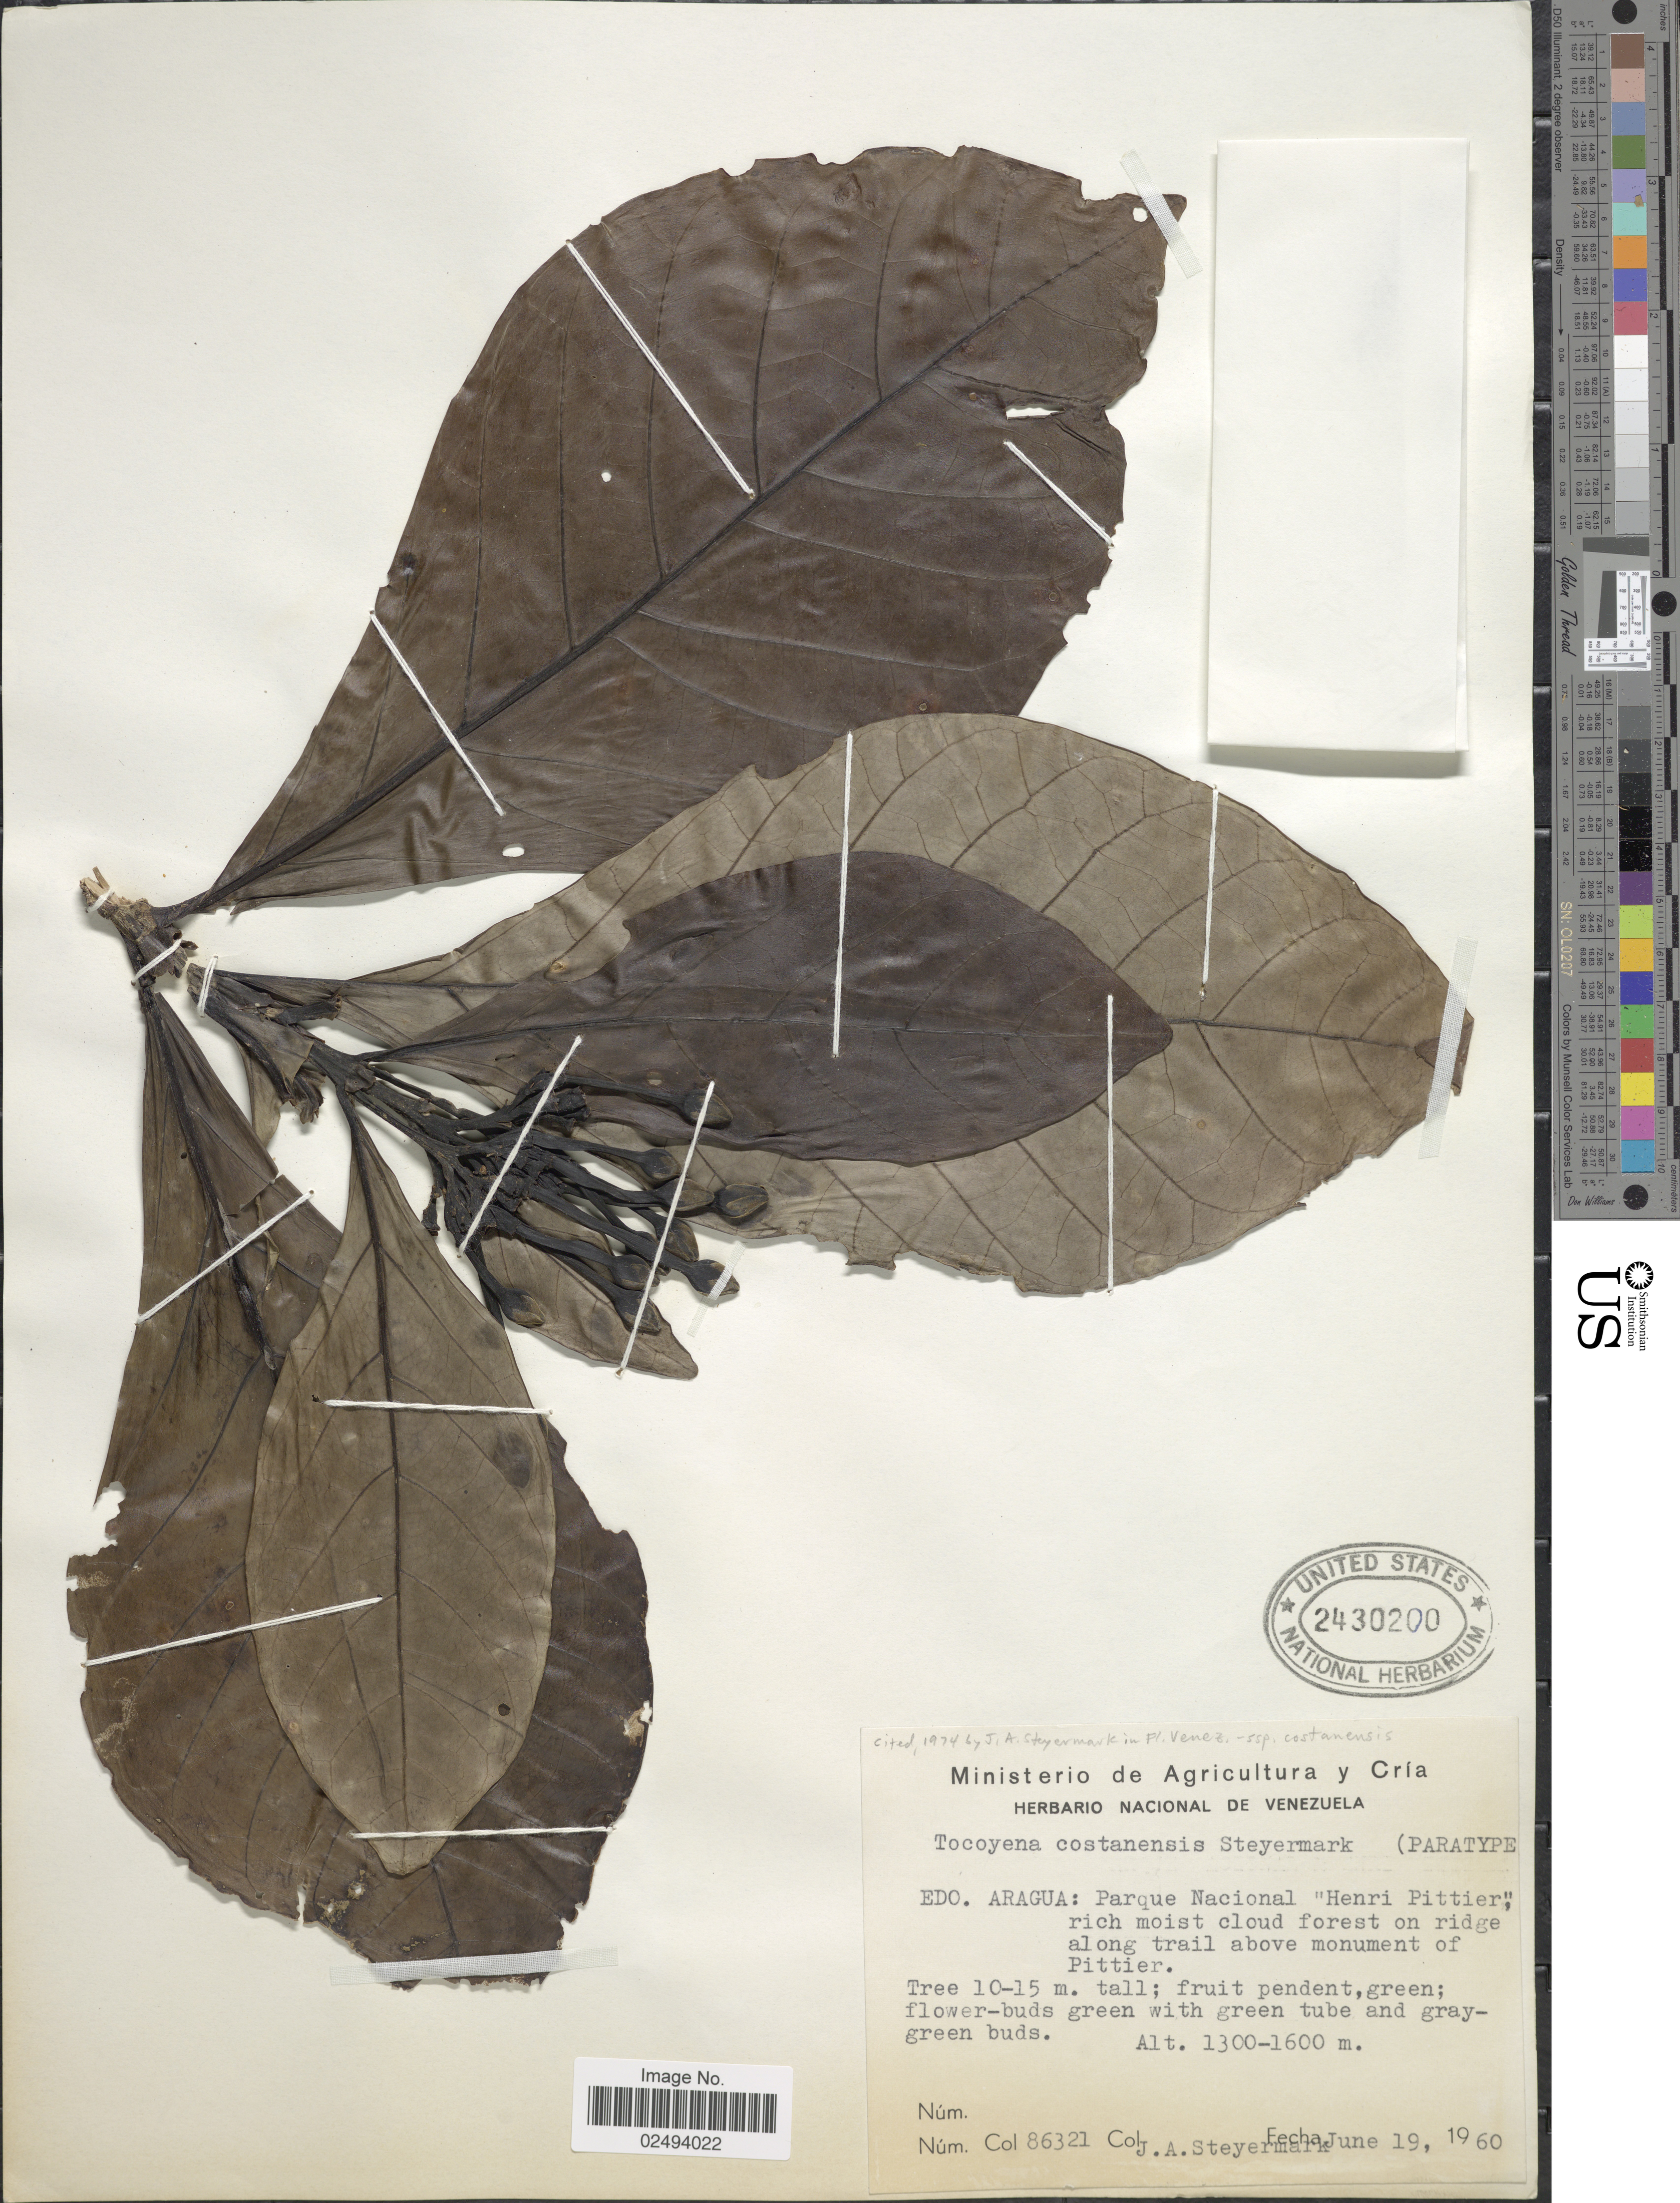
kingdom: Plantae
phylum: Tracheophyta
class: Magnoliopsida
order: Gentianales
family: Rubiaceae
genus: Tocoyena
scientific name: Tocoyena costanensis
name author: Steyerm.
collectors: J. Steyermark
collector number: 86321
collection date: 1960-06-19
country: Venezuela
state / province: Aragua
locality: Parque Nacional 'Henri Pittier' rich moist cloud forest on ridge along trail above monument of Pittier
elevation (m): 1300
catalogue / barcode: US 2430200